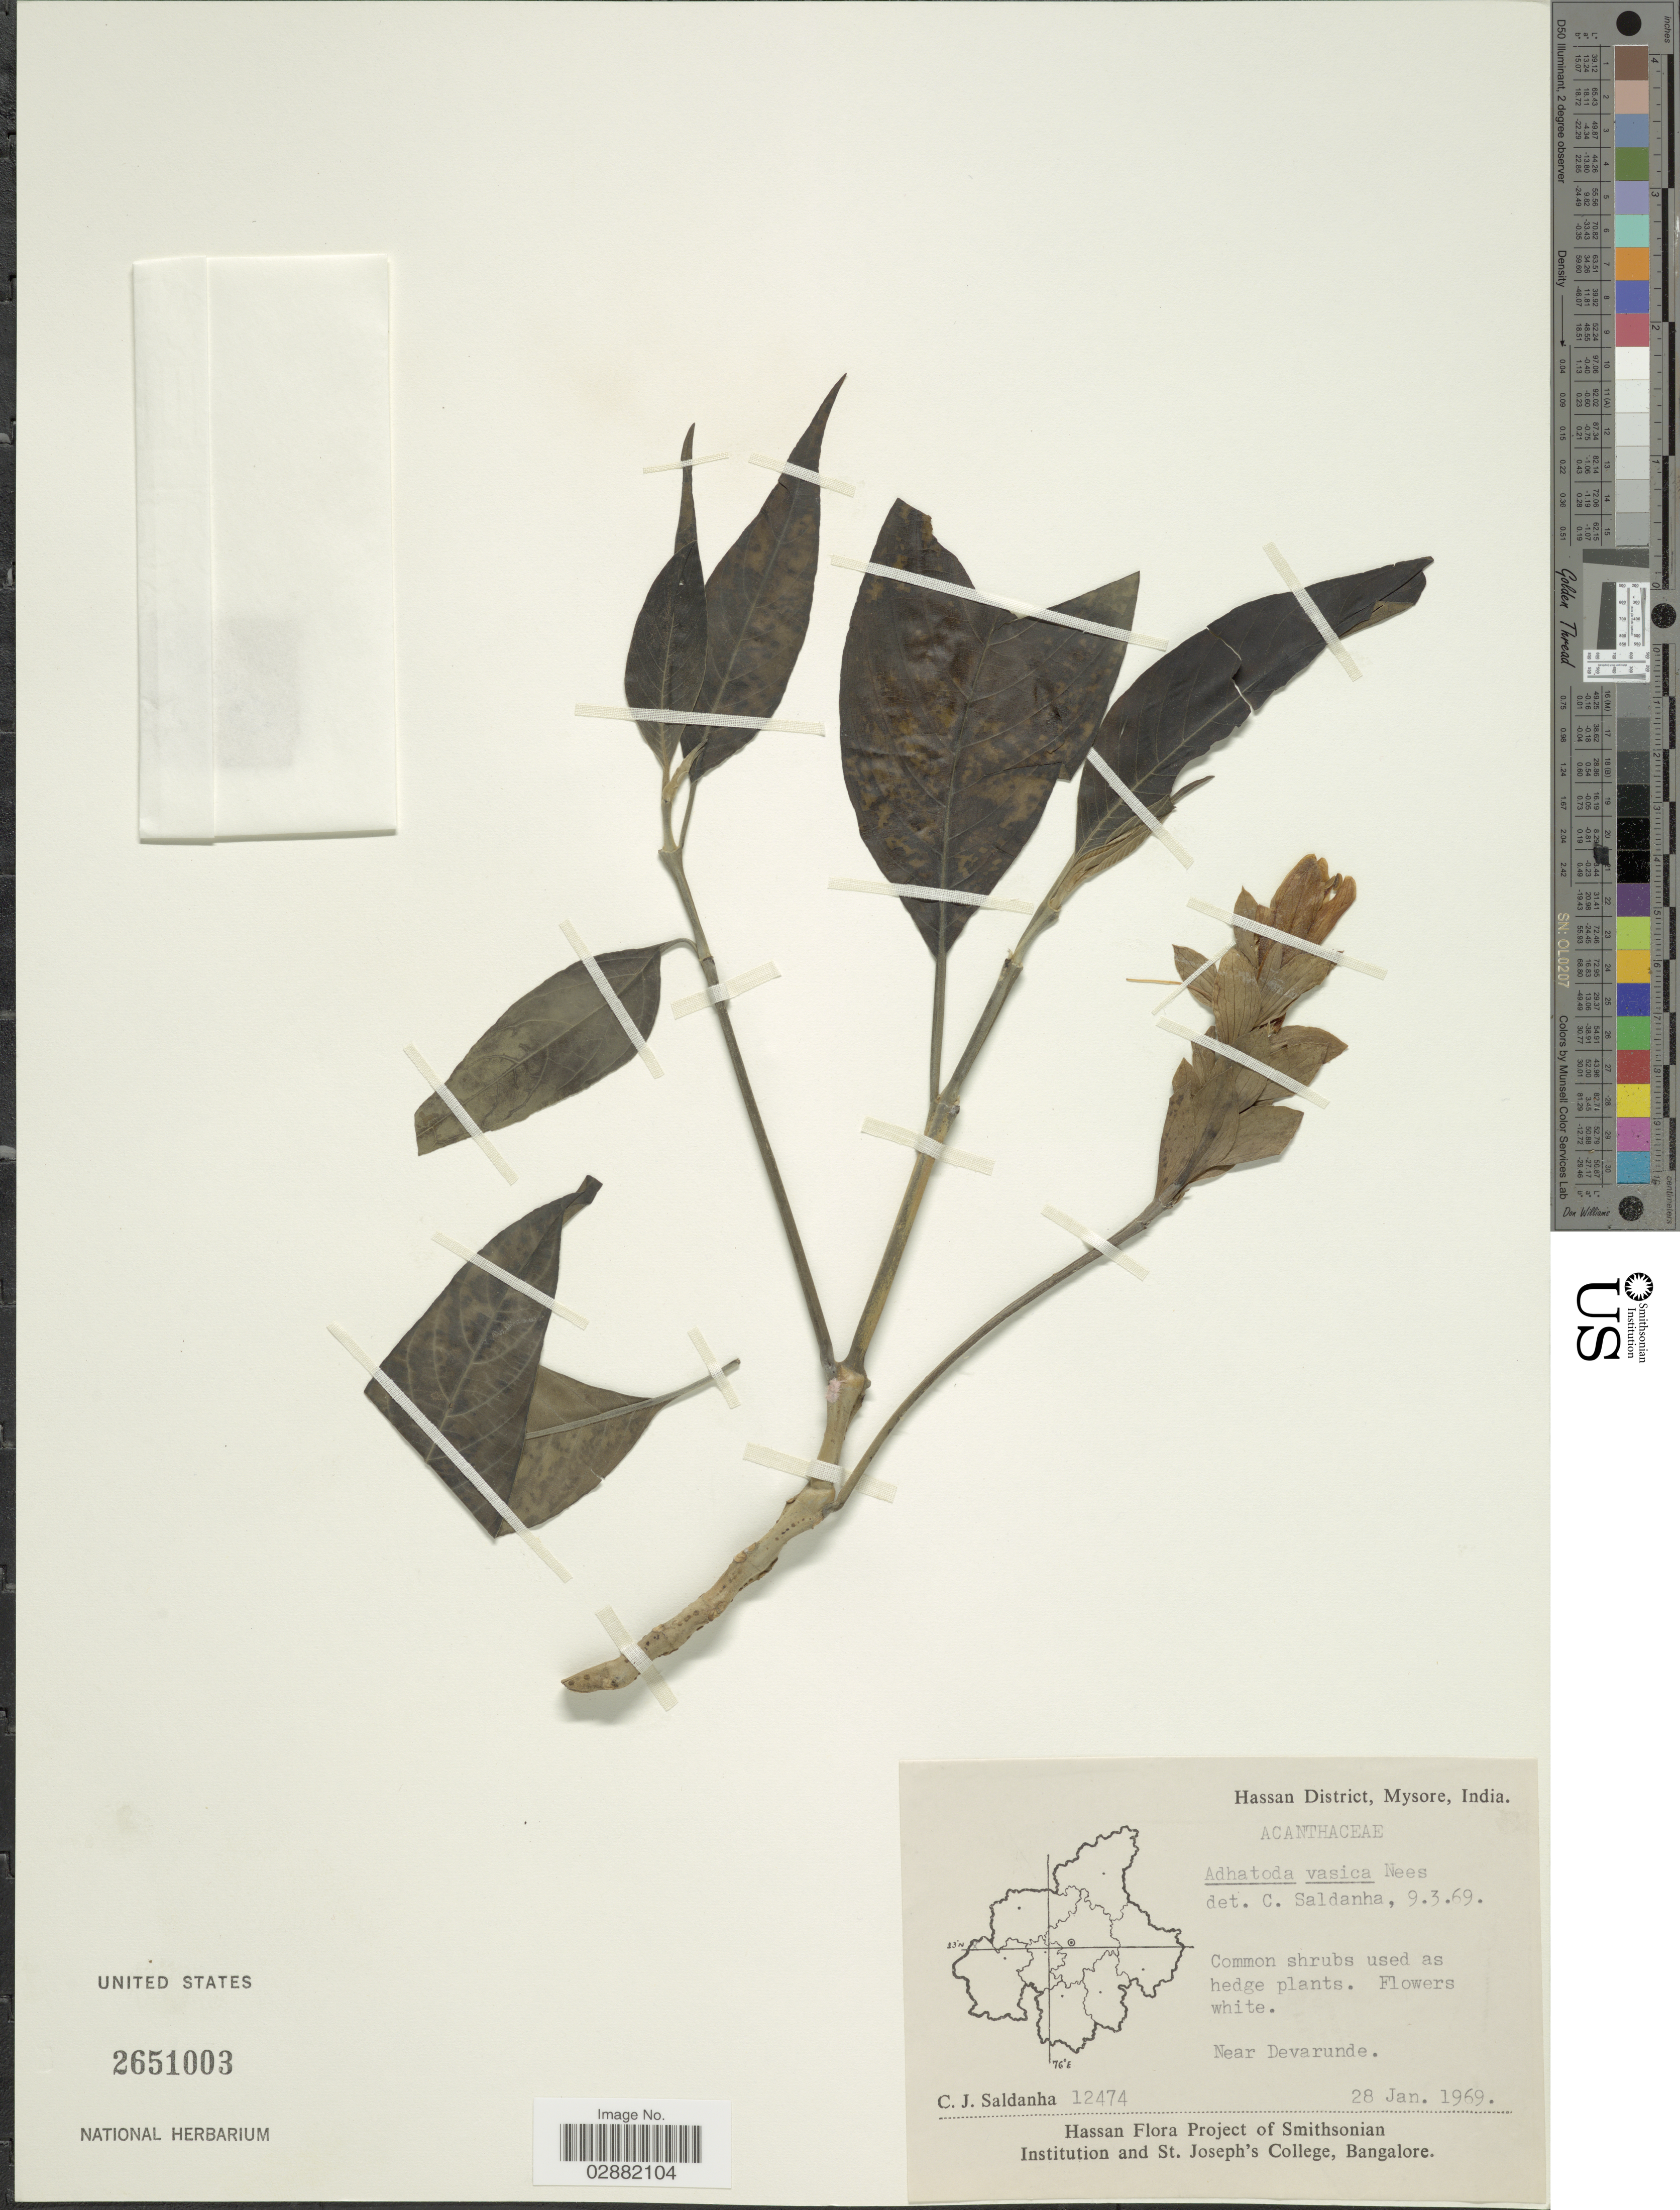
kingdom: Plantae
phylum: Tracheophyta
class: Magnoliopsida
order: Lamiales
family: Acanthaceae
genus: Justicia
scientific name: Justicia adhatoda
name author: L.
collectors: C. J. Saldanha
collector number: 12474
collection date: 1969-01-28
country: India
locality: Hassan District, Mysore, Near Devarunde.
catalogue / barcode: US 2651003